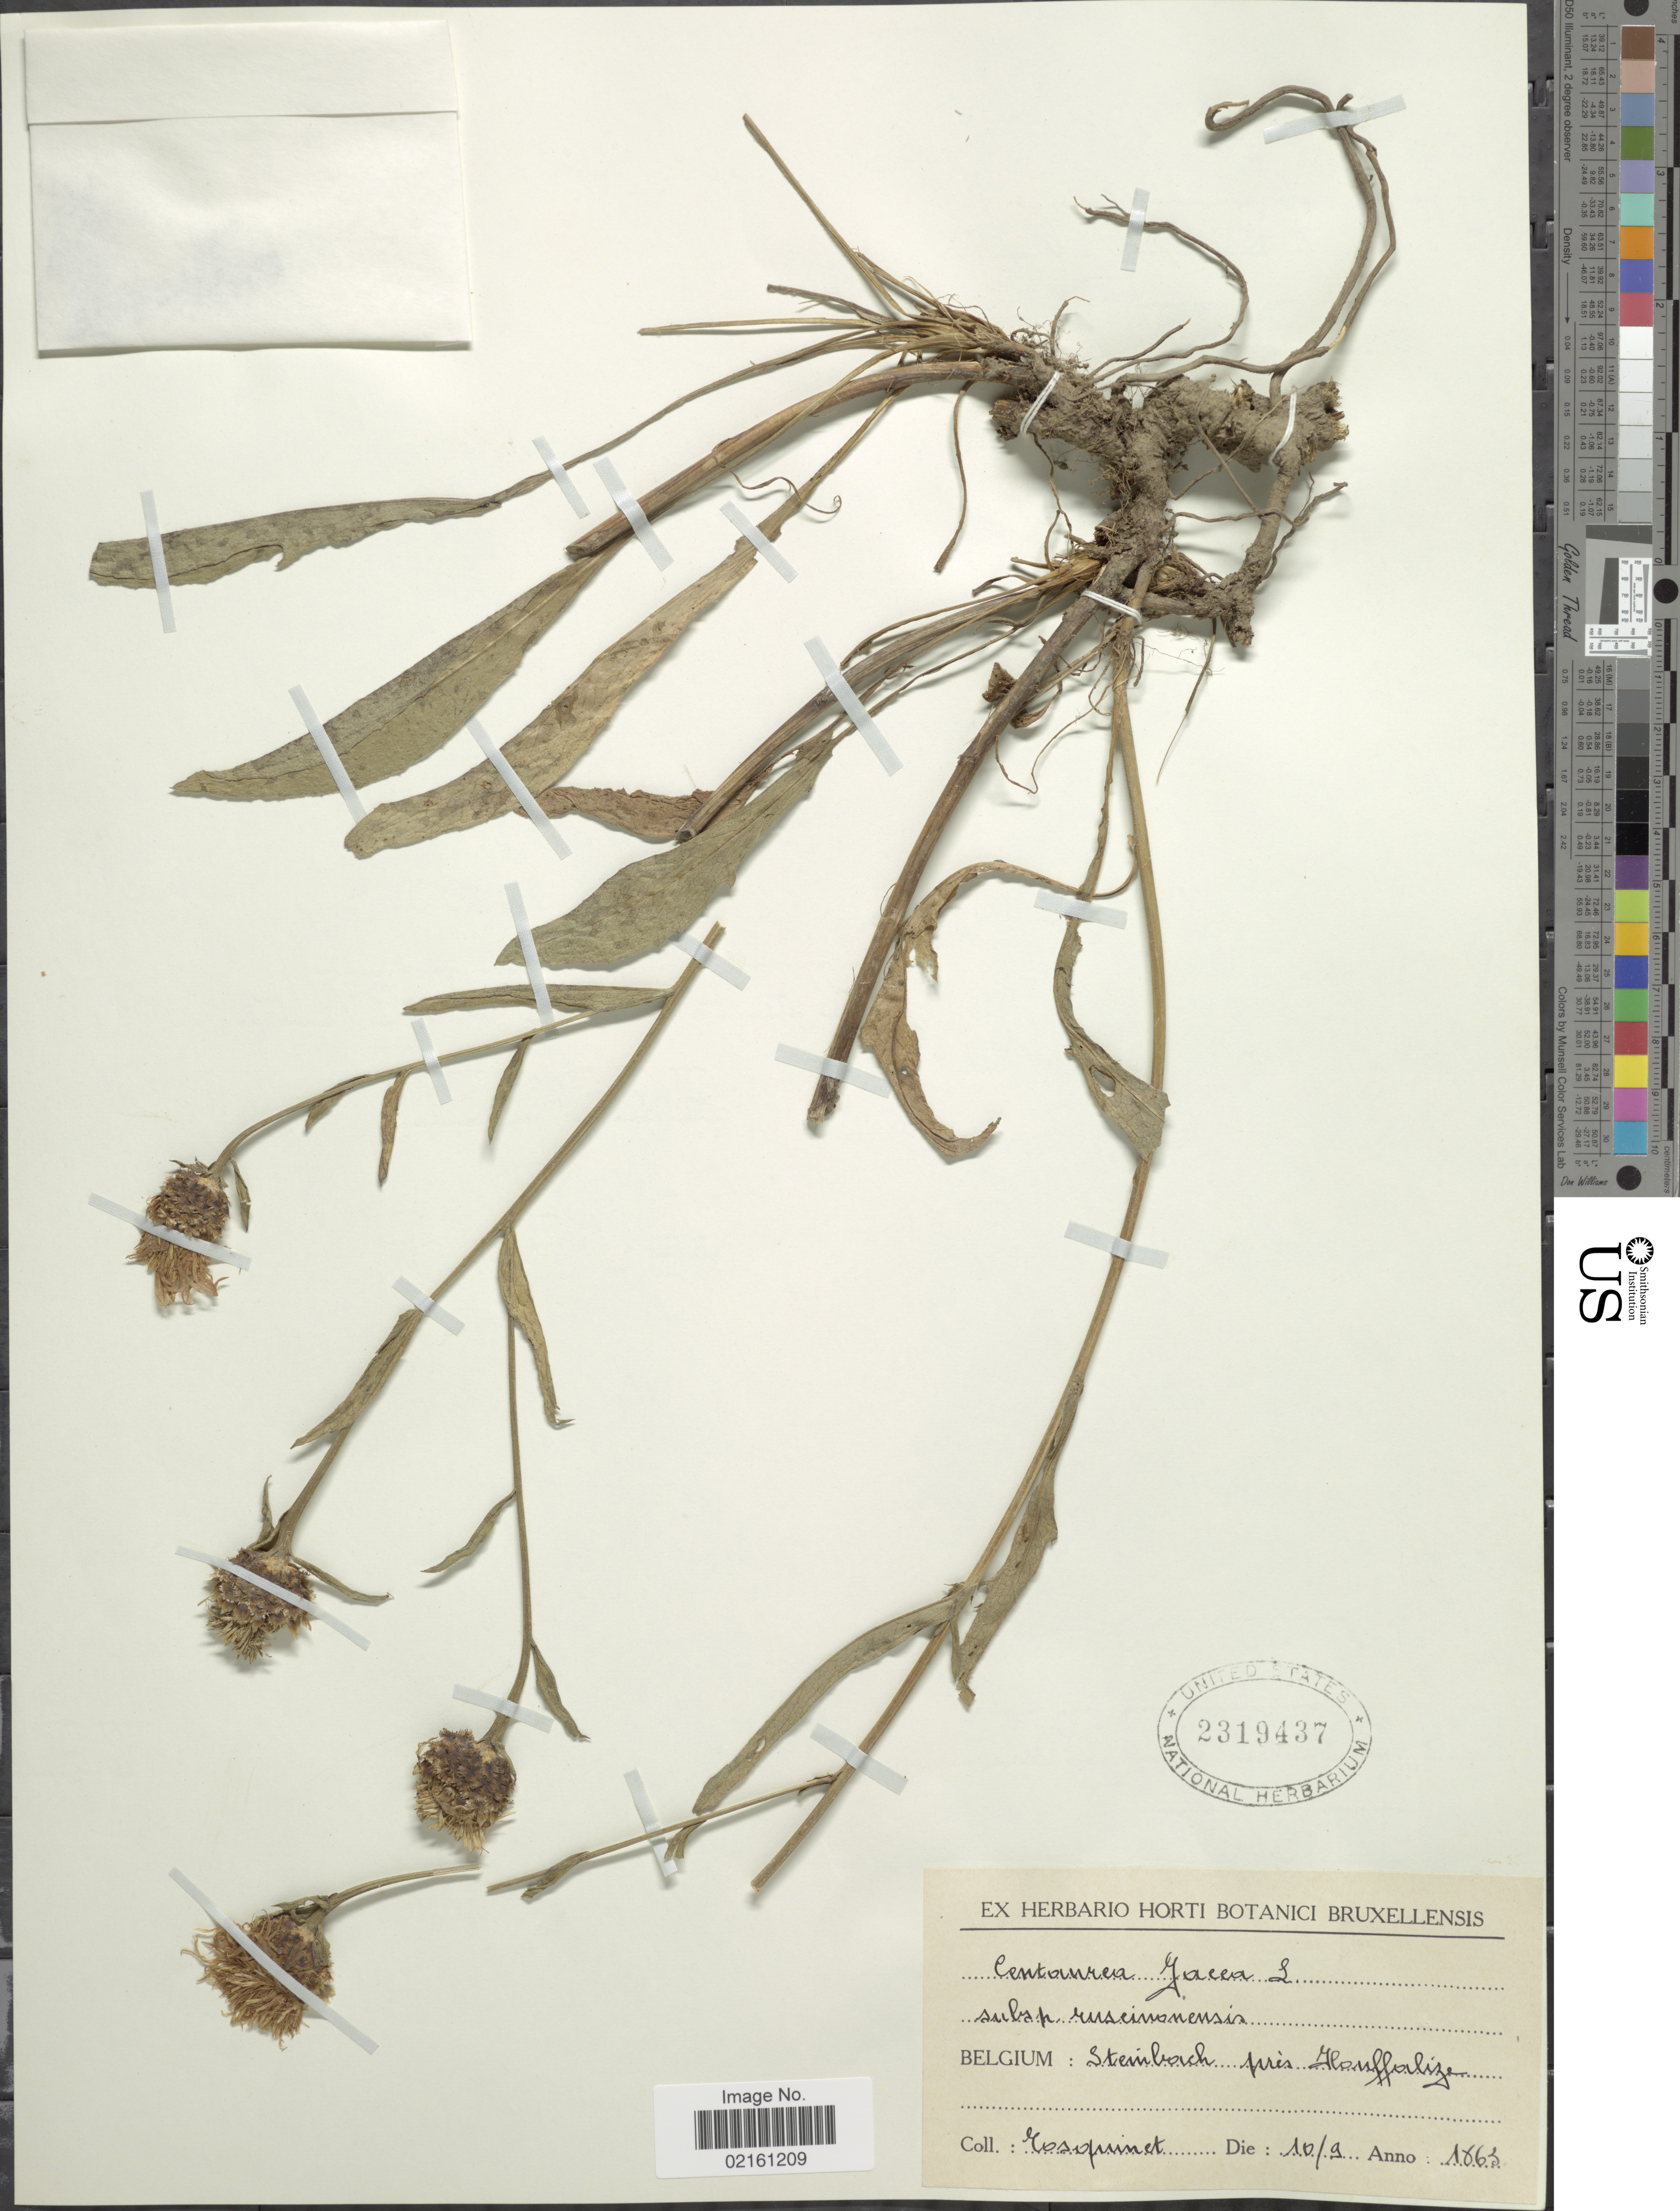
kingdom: Plantae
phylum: Tracheophyta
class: Magnoliopsida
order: Asterales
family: Asteraceae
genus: Centaurea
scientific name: Centaurea jacea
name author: L.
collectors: Cosopient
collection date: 1863-09-10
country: Belgium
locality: Steinbach pres Houffalize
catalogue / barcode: US 2319437